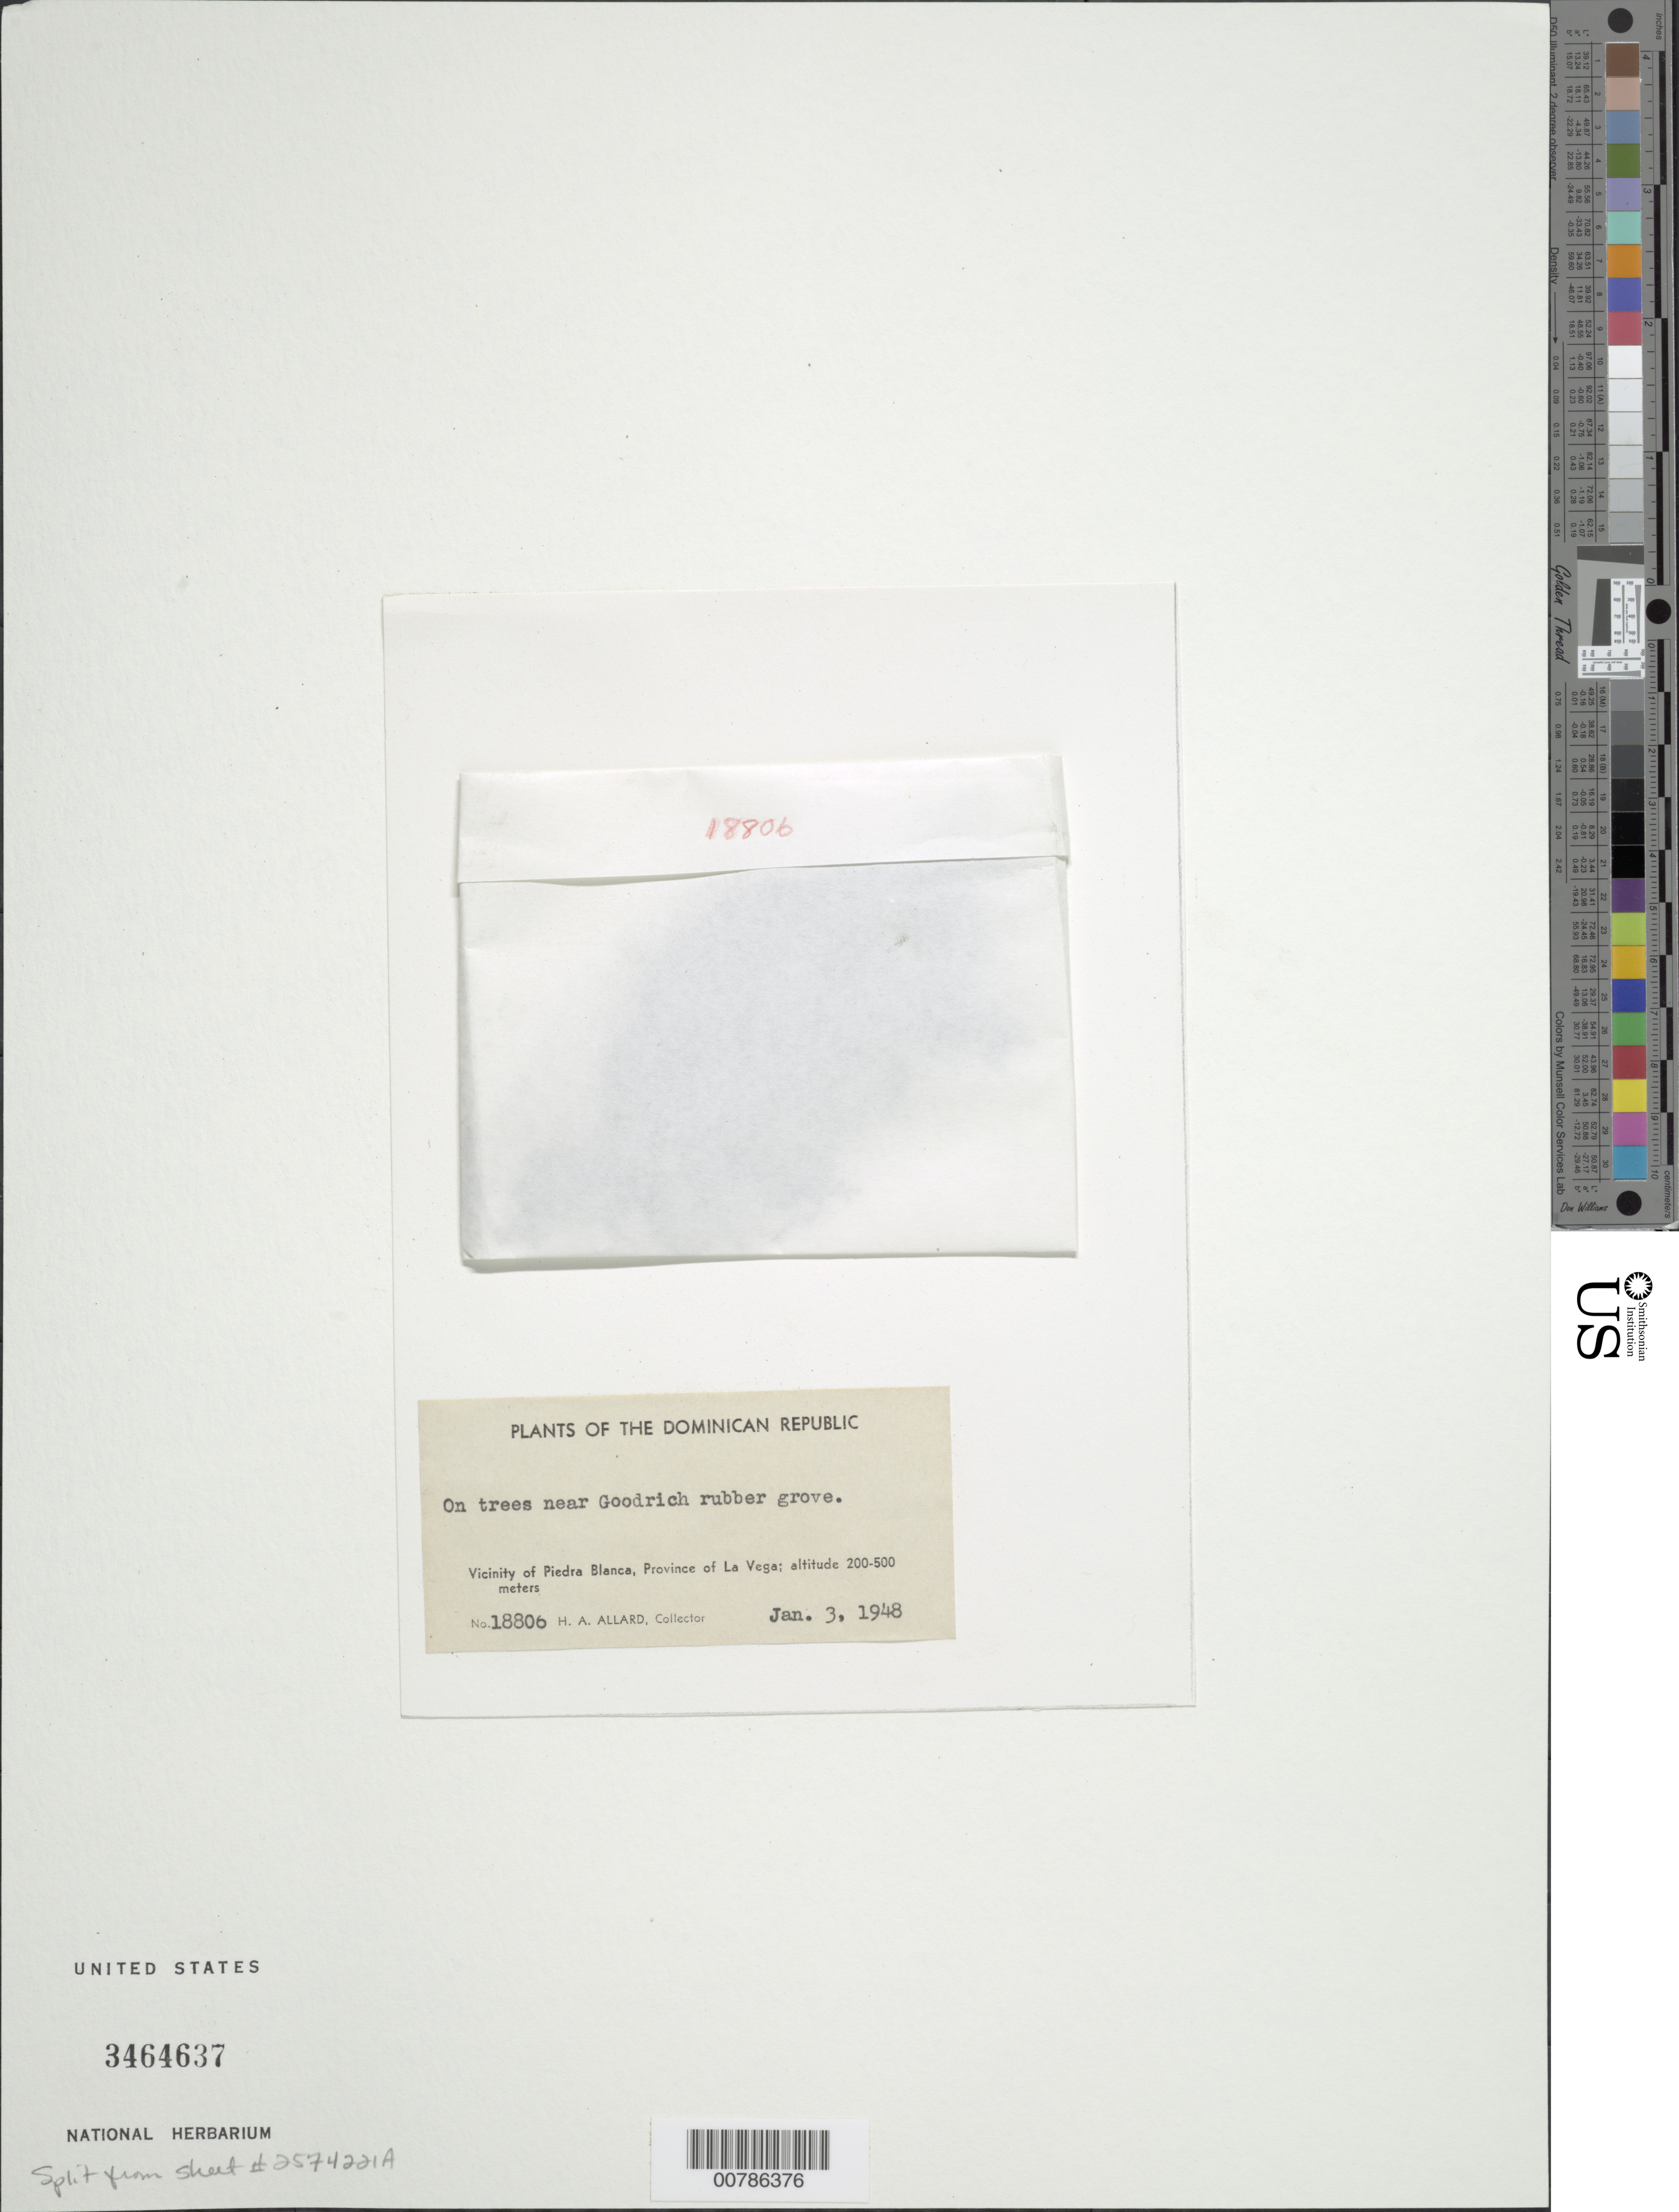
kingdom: Plantae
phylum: Tracheophyta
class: Polypodiopsida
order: Hymenophyllales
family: Hymenophyllaceae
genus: Didymoglossum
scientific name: Didymoglossum kraussii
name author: (Hook. & Grev.) C. Presl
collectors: H. A. Allard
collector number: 18806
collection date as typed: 03 Jan 1948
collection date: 1948-01-03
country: Dominican Republic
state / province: La Vega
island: Hispaniola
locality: Piedra Blanca vicinity, near Goodrich Rubber groves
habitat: On trees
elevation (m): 200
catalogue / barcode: US 3464637